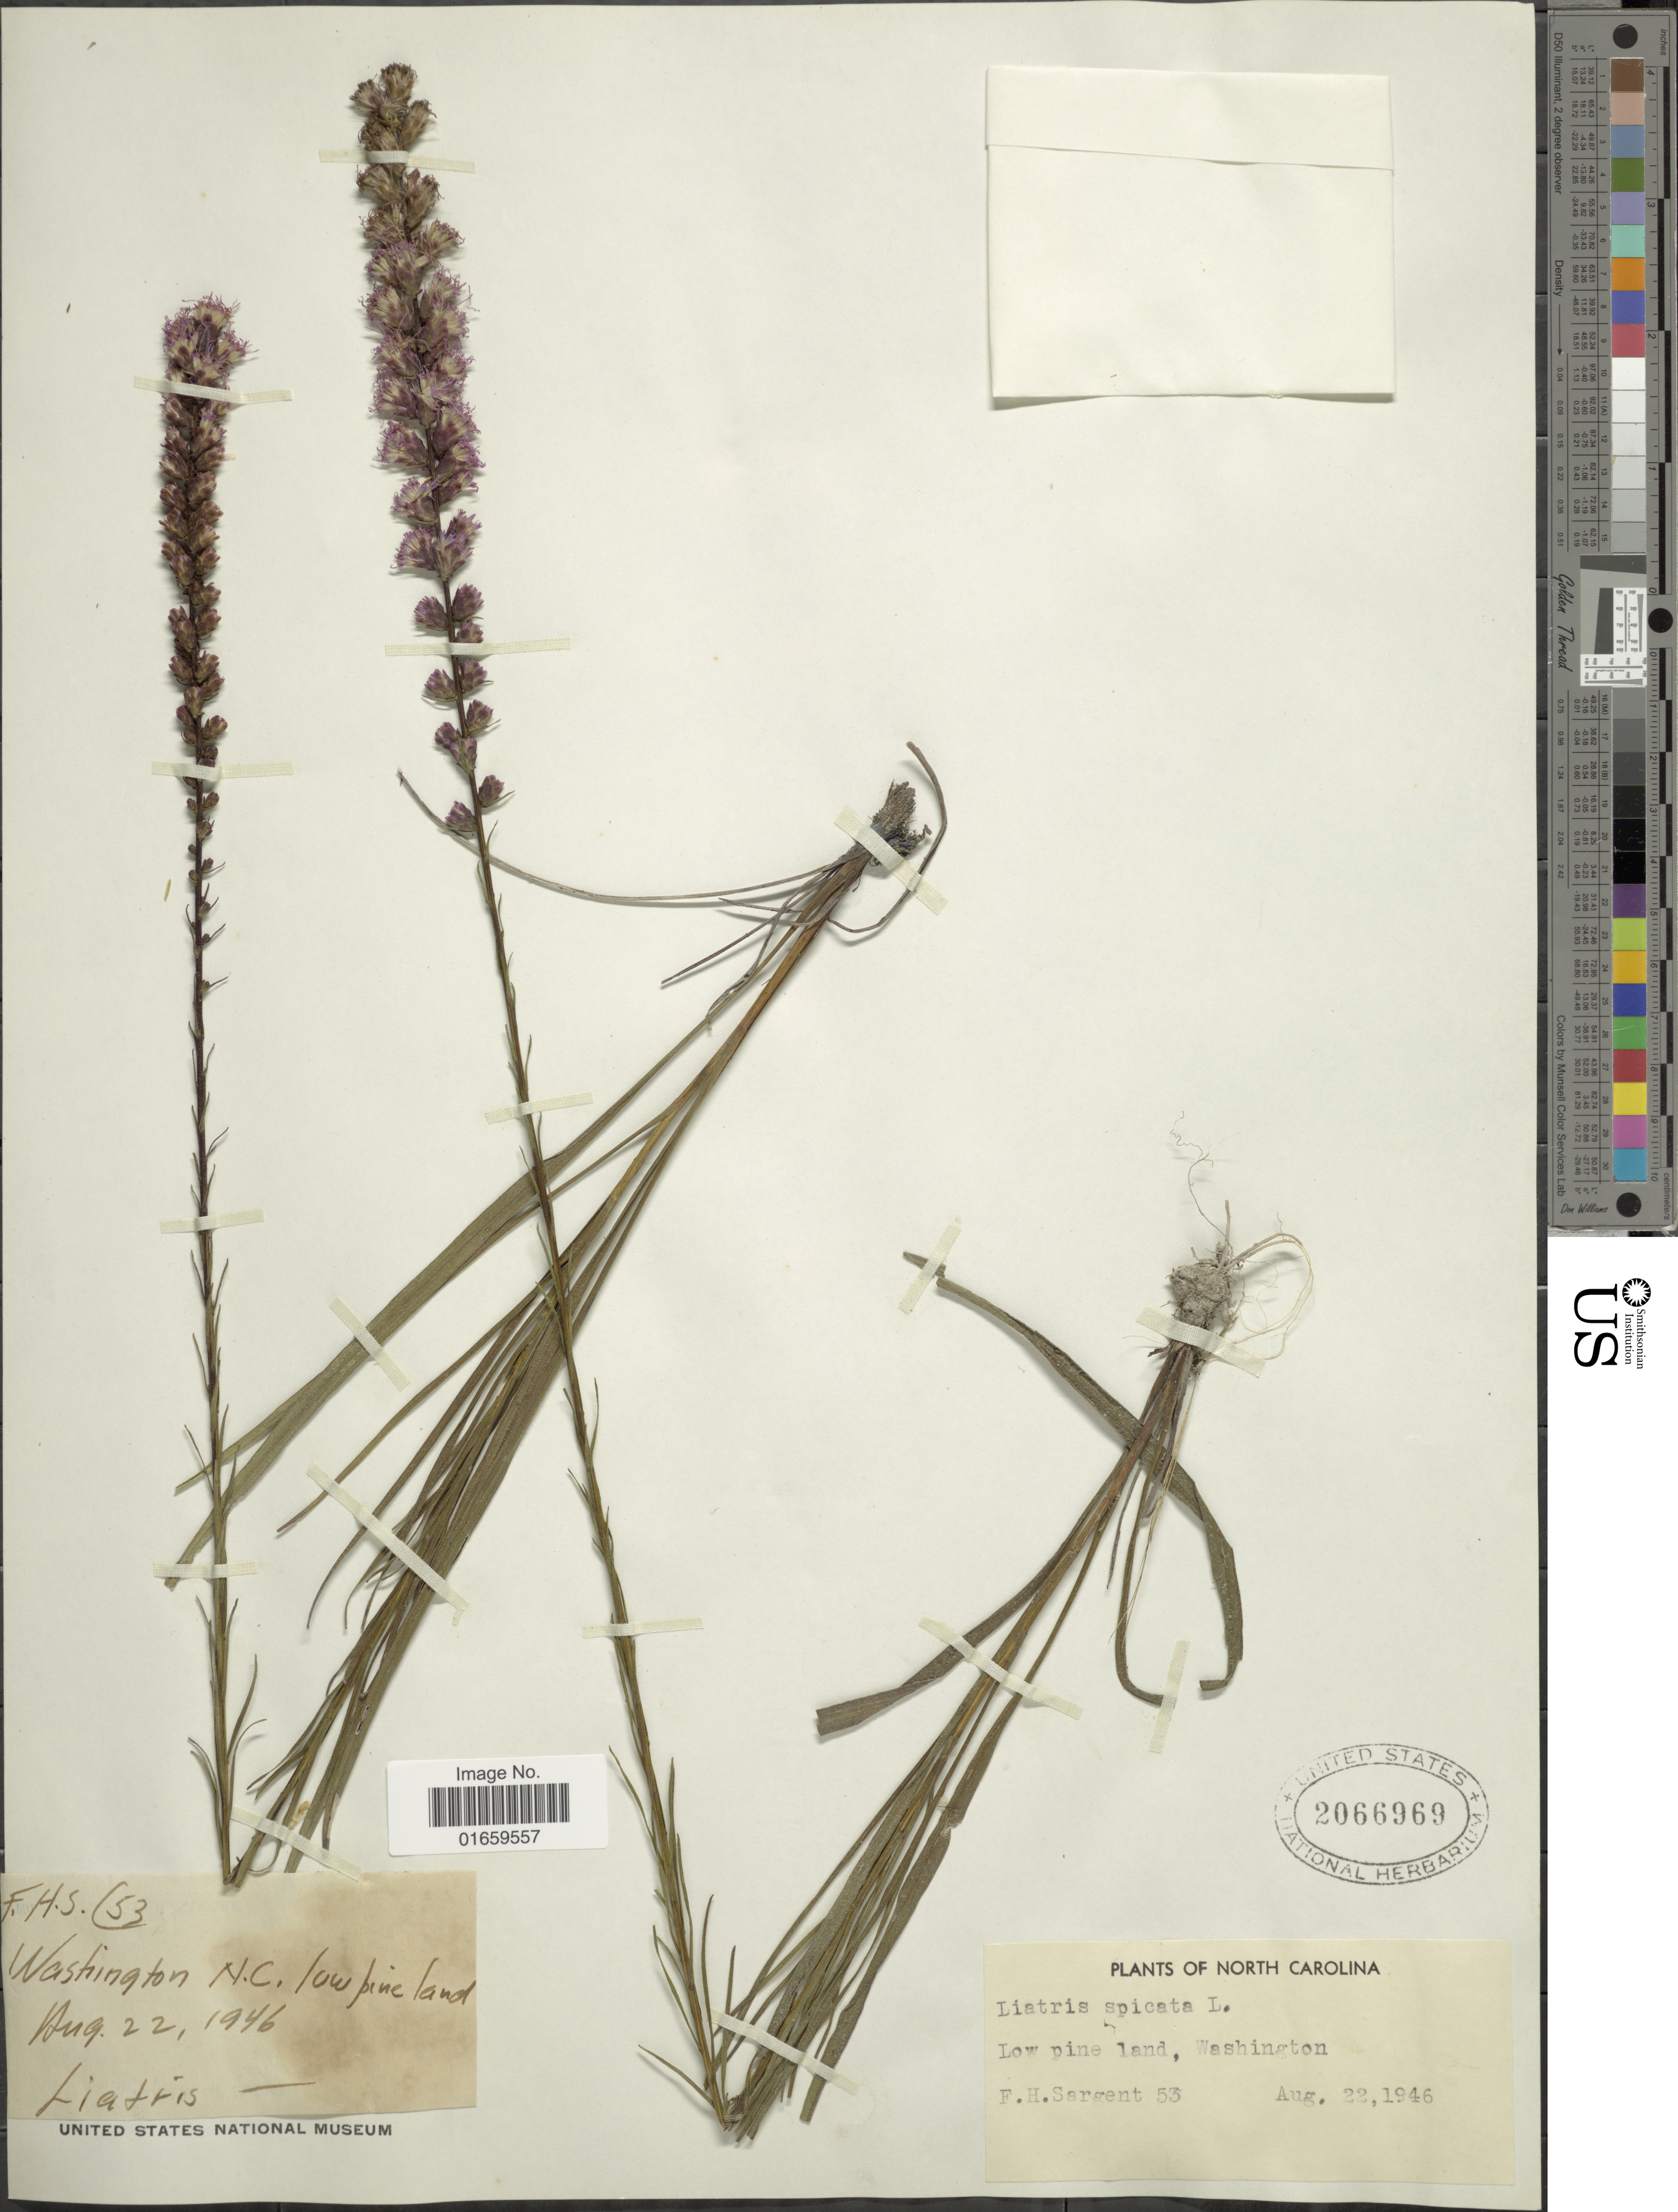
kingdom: Plantae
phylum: Tracheophyta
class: Magnoliopsida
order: Asterales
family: Asteraceae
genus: Liatris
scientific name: Liatris spicata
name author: (L.) Willd.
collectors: F. H. Sargent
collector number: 53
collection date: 1946-08-22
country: United States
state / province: North Carolina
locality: Low pine land, Washington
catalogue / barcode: US 2066969